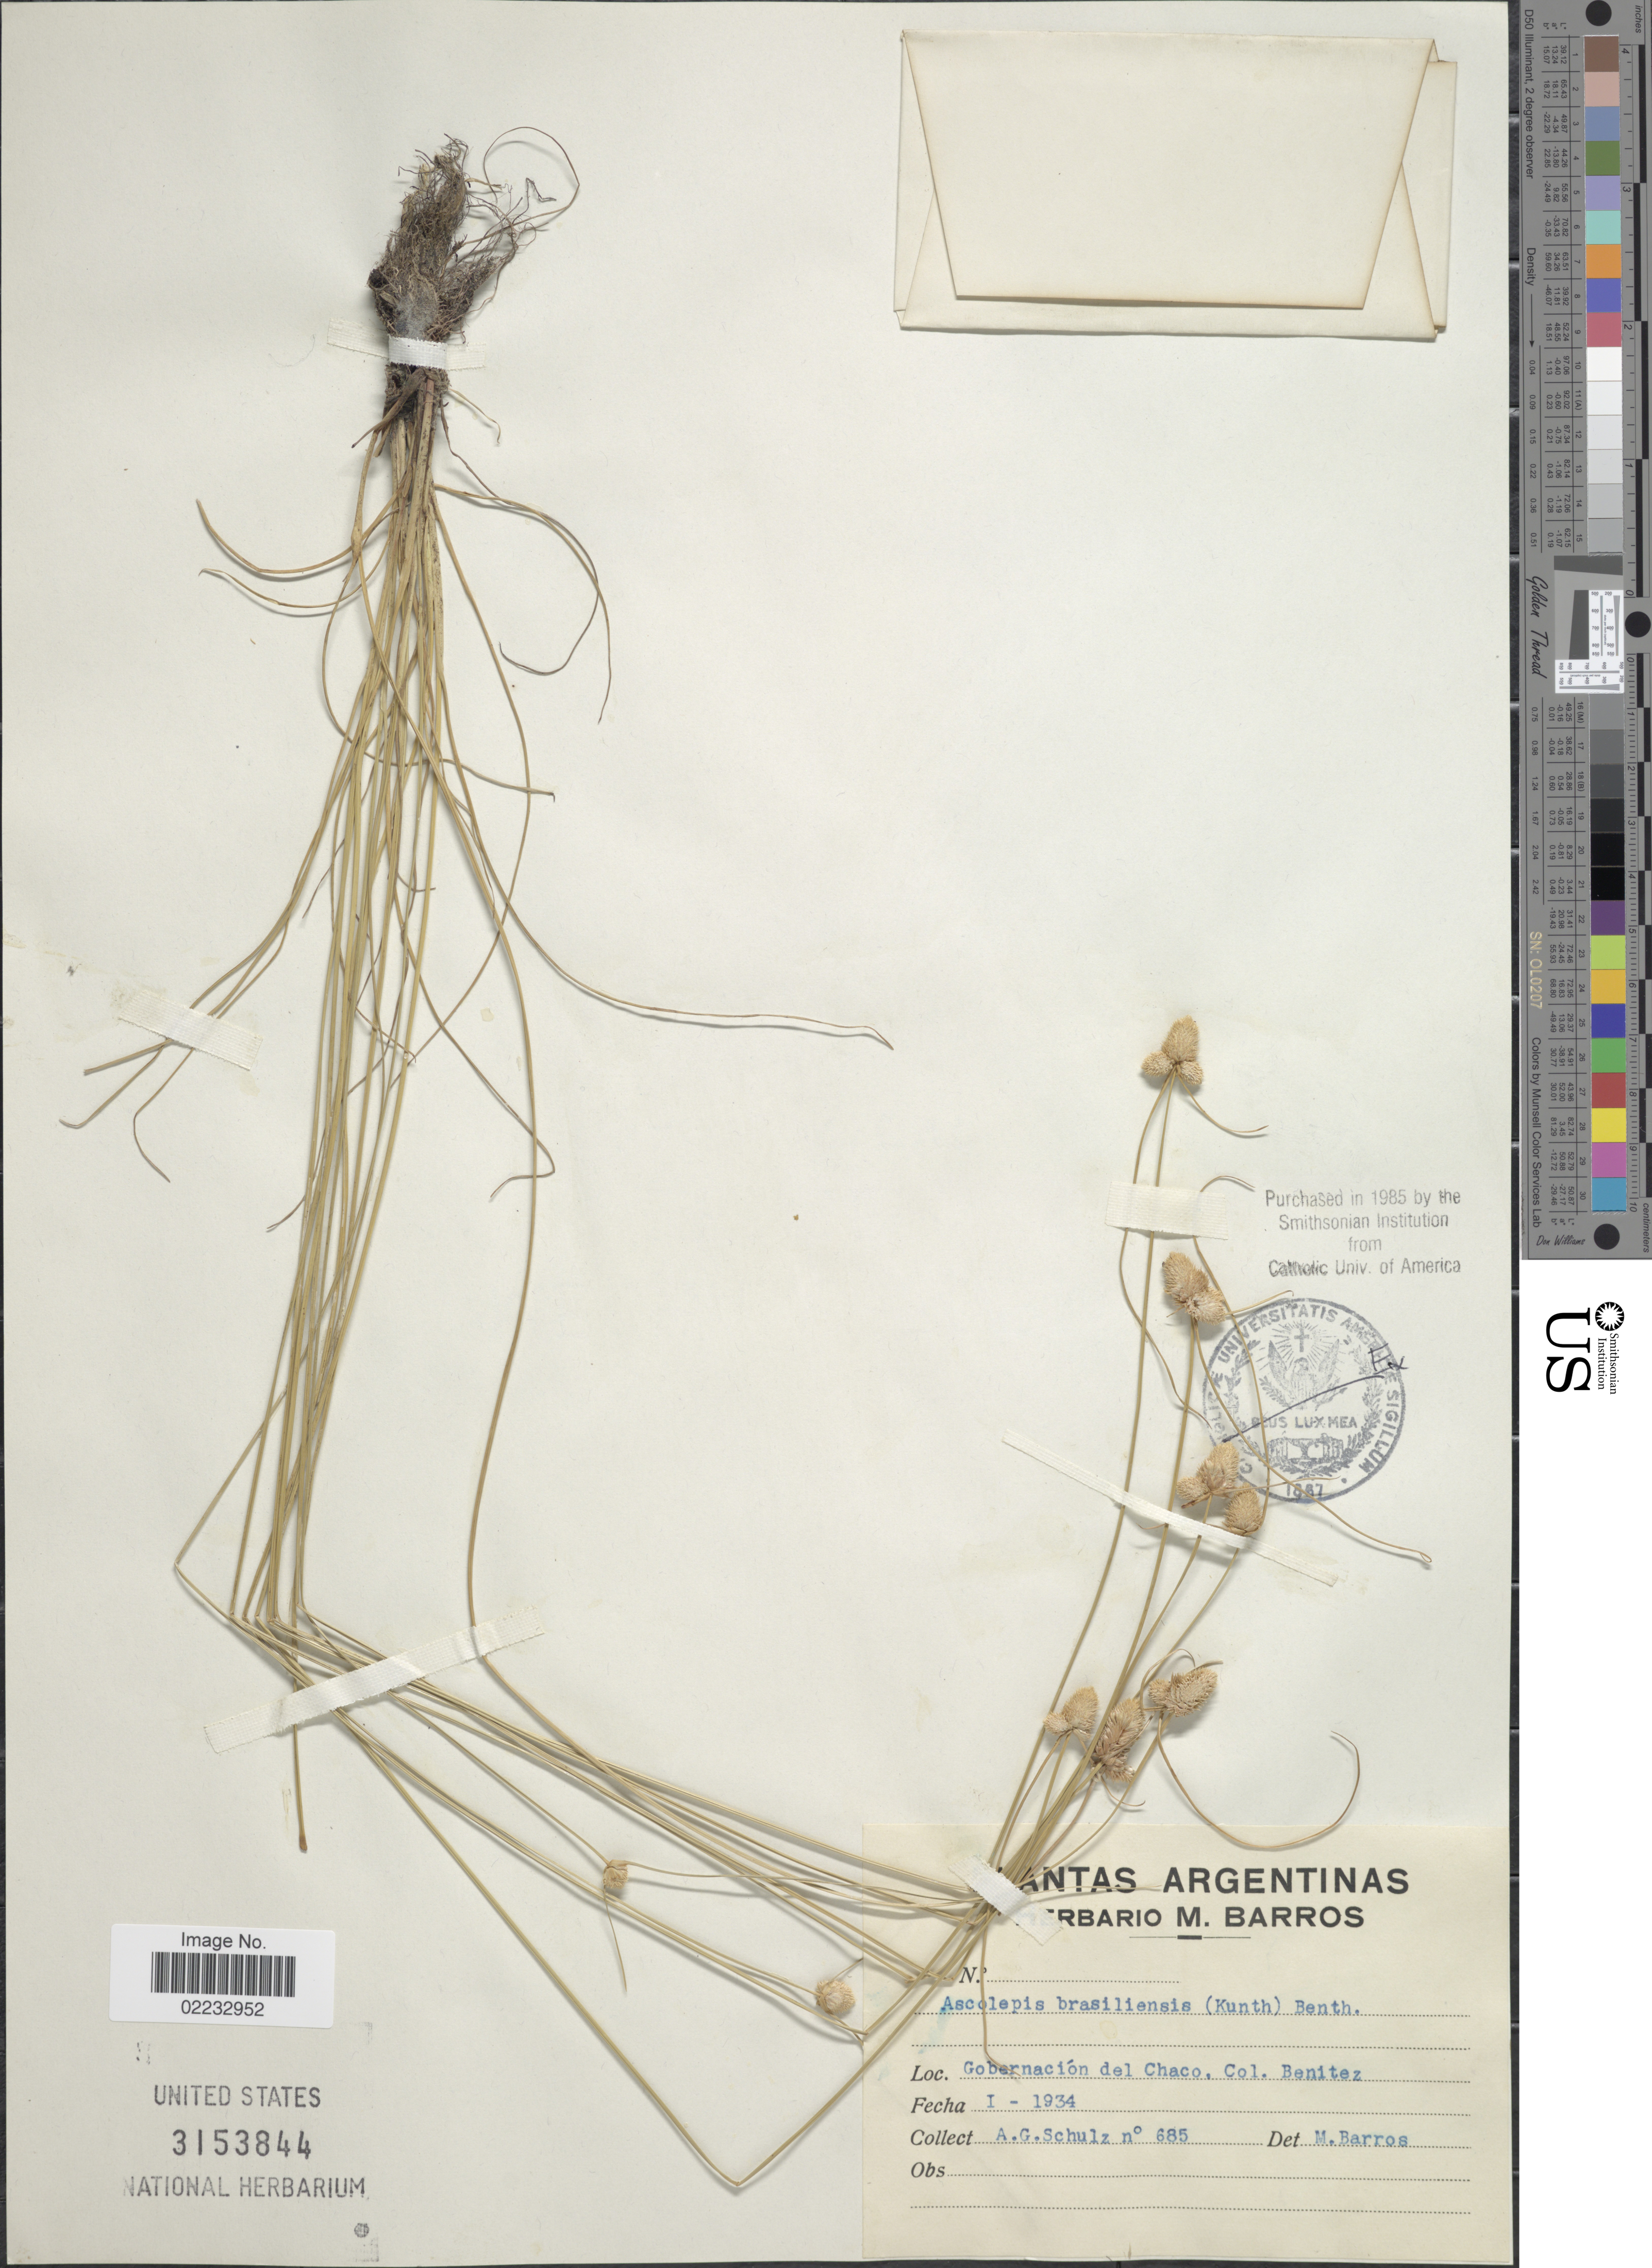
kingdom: Plantae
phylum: Tracheophyta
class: Liliopsida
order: Poales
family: Cyperaceae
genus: Cyperus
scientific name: Cyperus brasiliensis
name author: (Kunth) Bauters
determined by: Strong, M. T., (US), Smithsonian Institution - National Museum of Natural History (UNITED STATES)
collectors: A. G. Schulz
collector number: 685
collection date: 1934-01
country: Argentina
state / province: Chaco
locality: Gobernacion de Chaco, Col. Benitez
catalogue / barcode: US 3153844